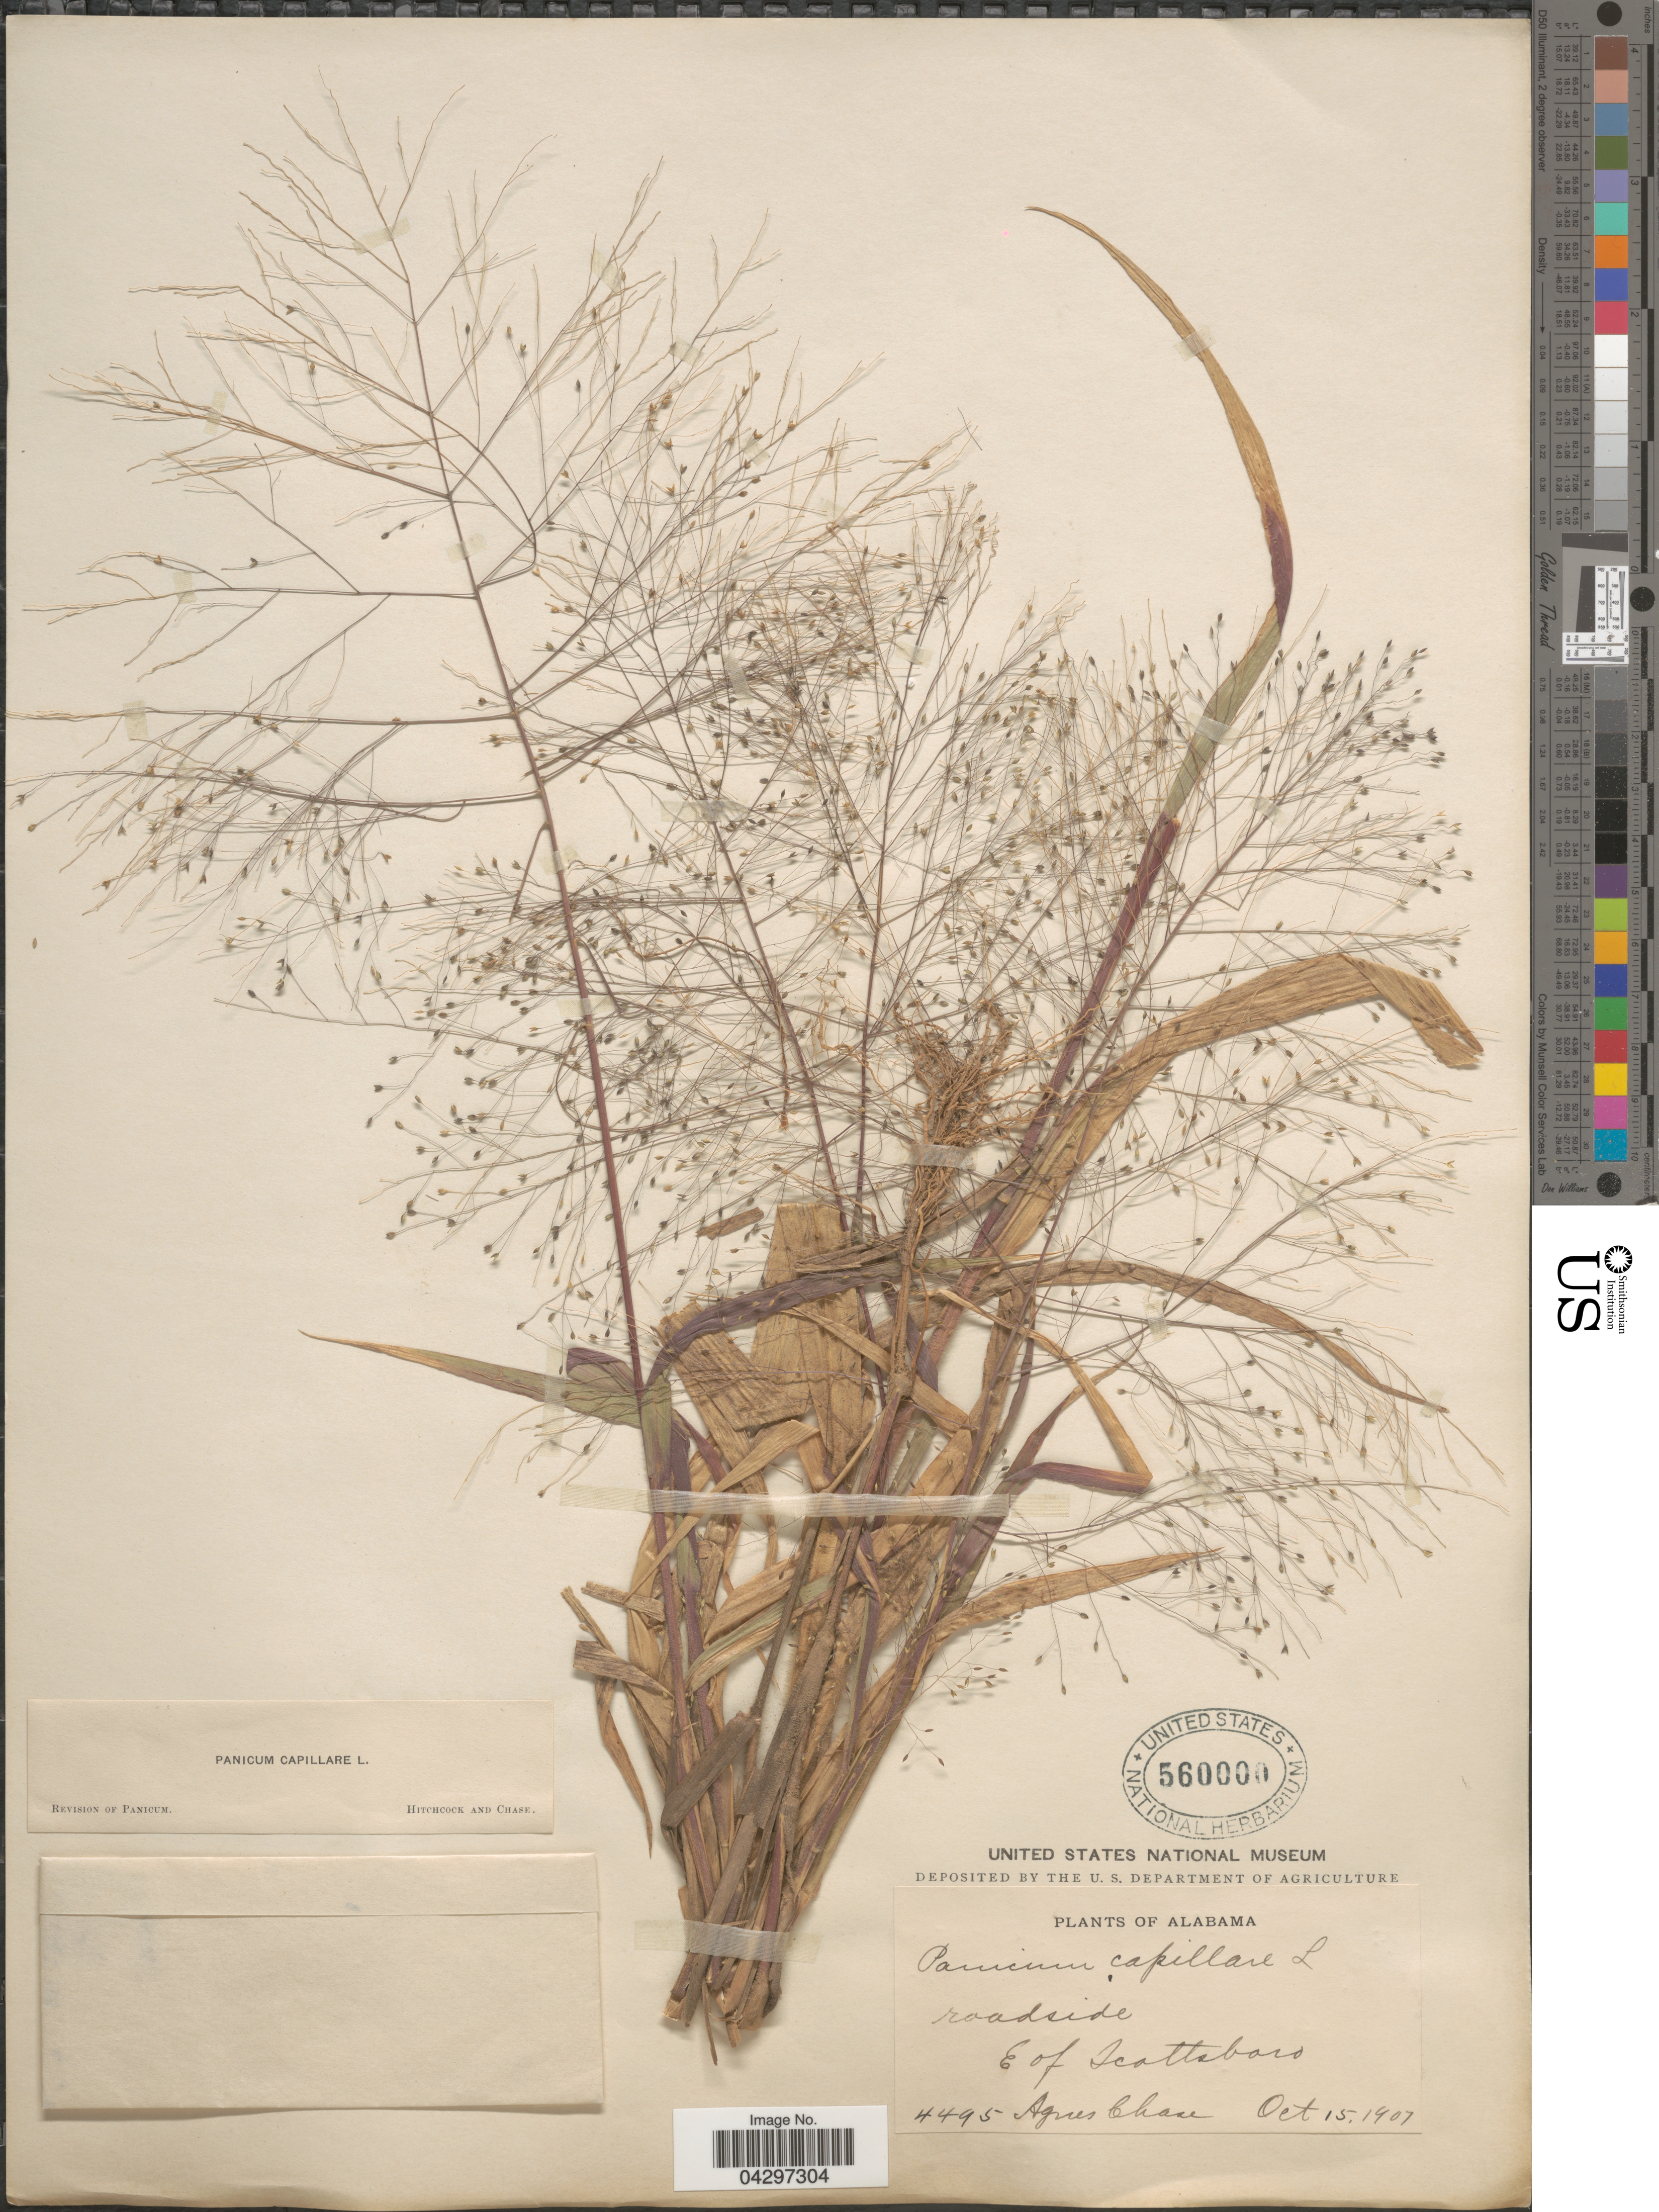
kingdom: Plantae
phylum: Tracheophyta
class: Liliopsida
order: Poales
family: Poaceae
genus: Panicum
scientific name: Panicum capillare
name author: L.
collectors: A. Chase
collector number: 4495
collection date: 1907-10-15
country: United States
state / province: Alabama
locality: Roadside E of Scottsboro.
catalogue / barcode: US 560000